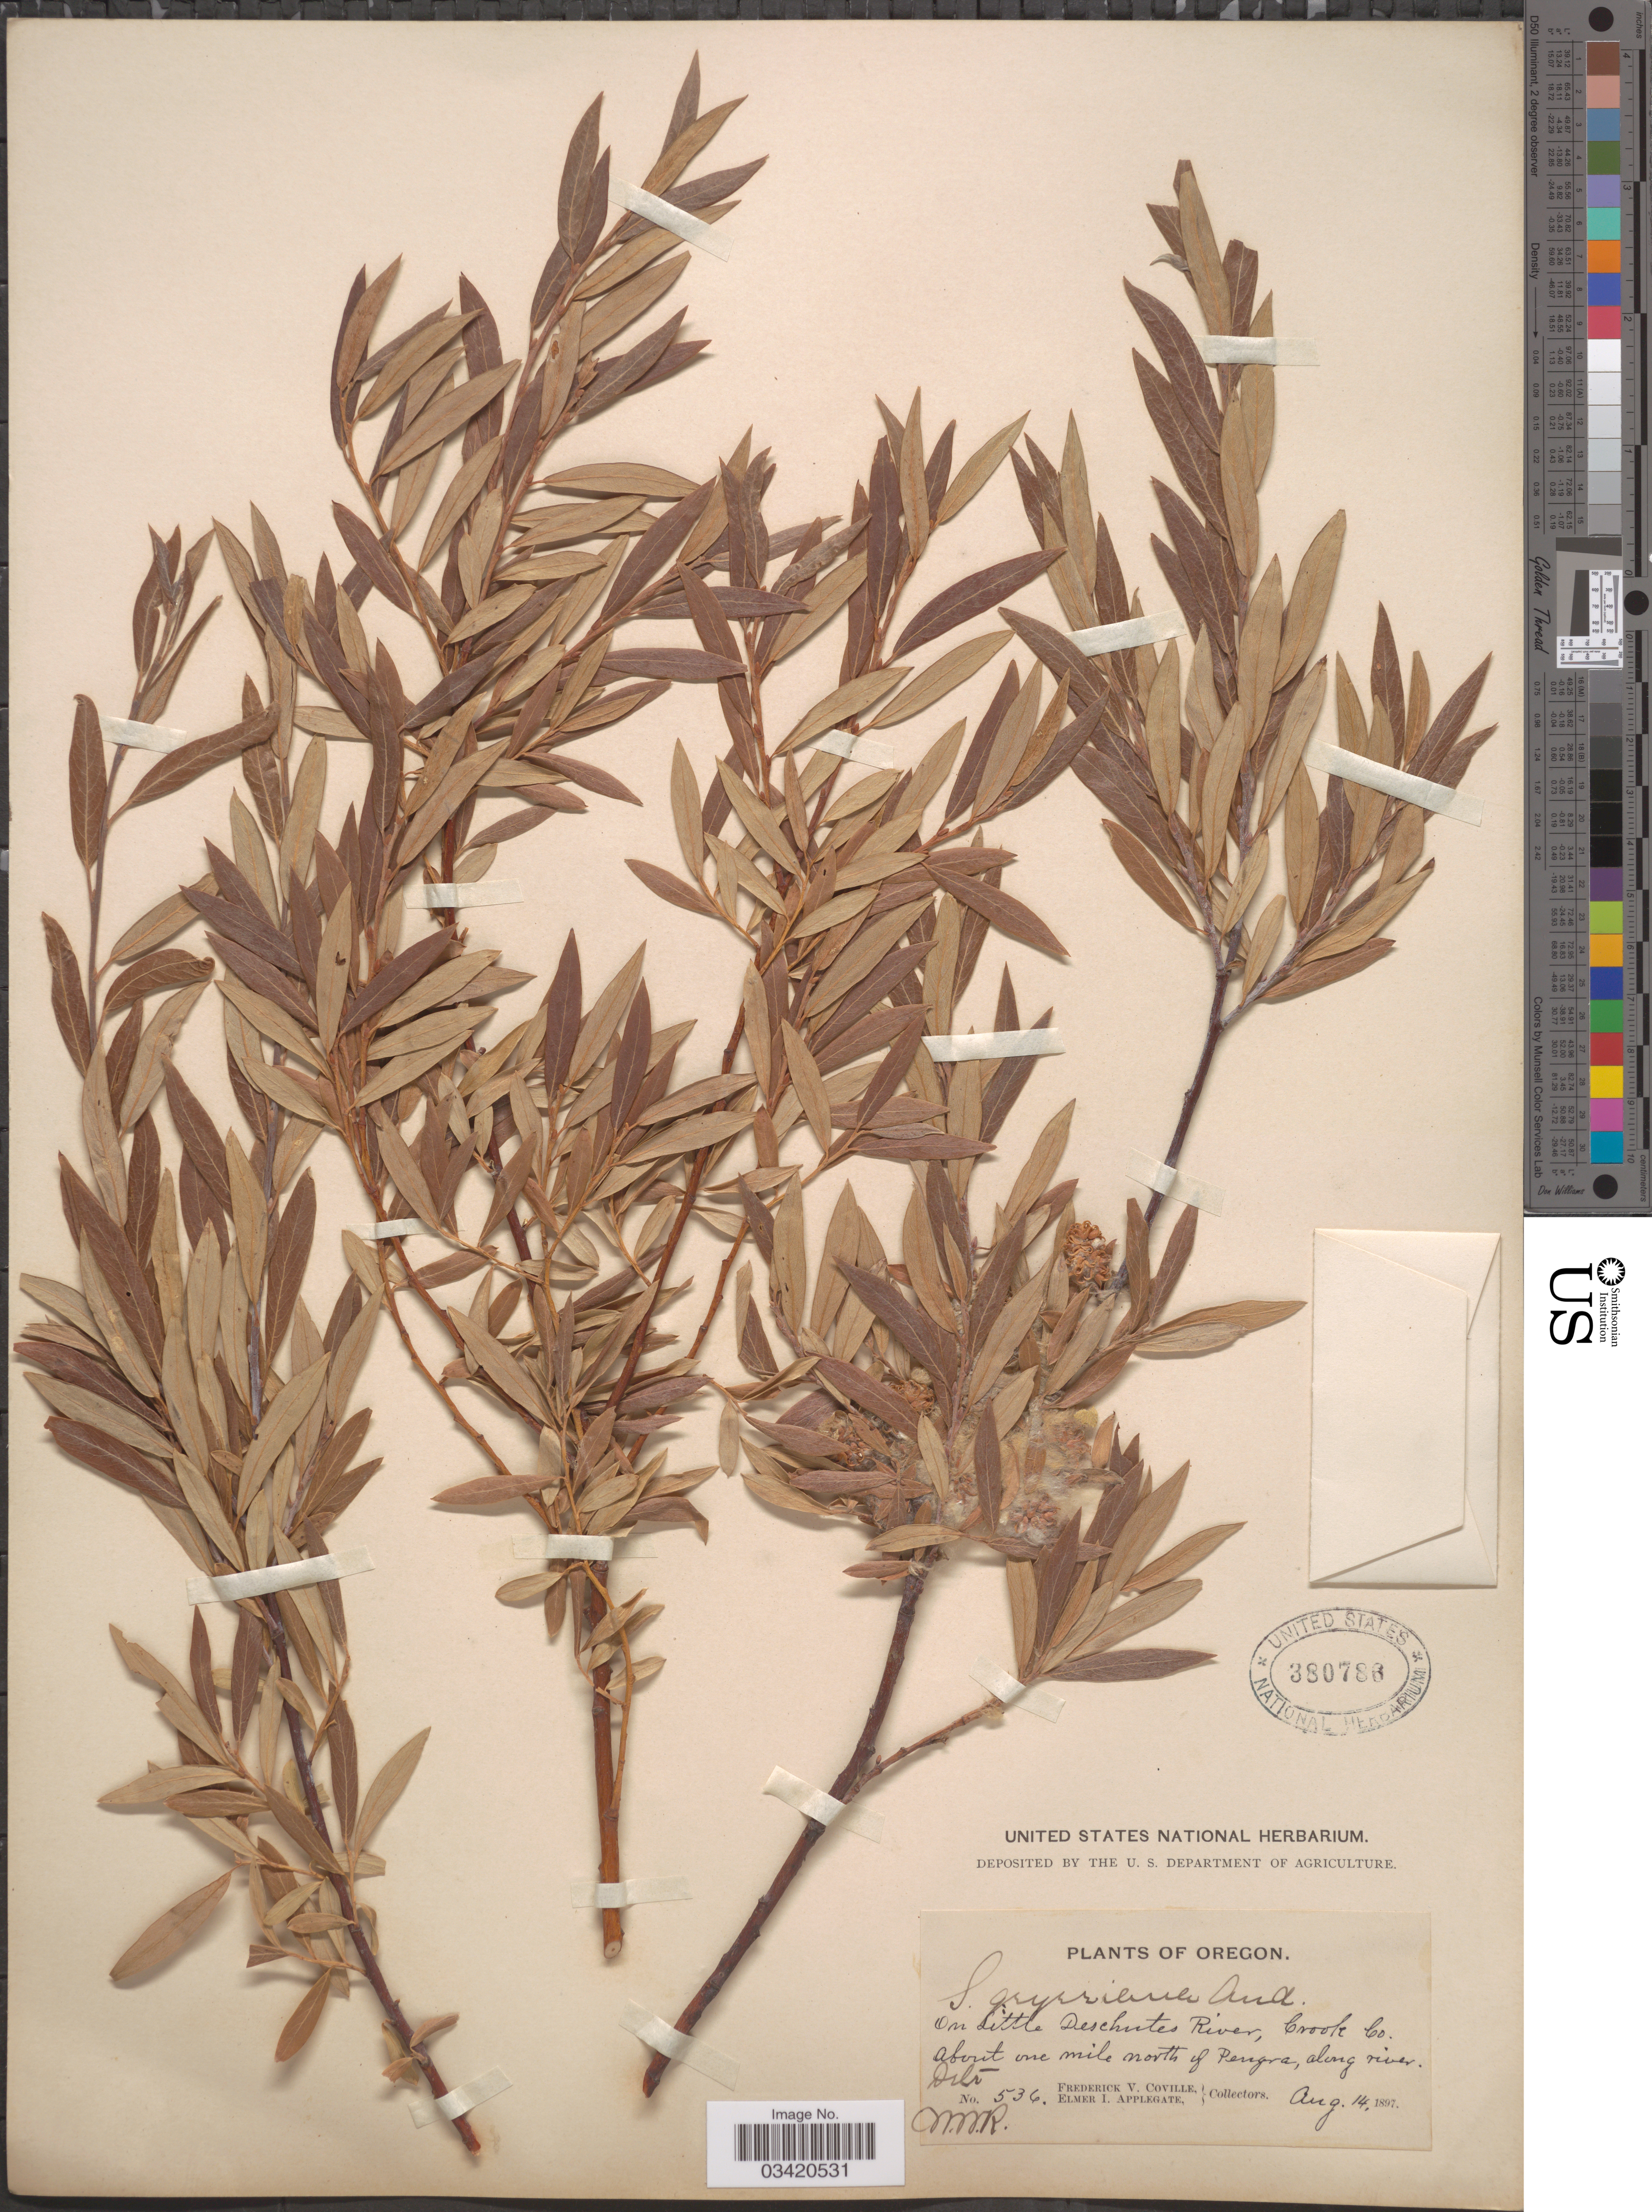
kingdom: Plantae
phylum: Tracheophyta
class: Magnoliopsida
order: Malpighiales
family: Salicaceae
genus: Salix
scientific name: Salix geyeriana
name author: Andersson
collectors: F. V. Coville & E. I. Applegate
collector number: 536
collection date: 1897-08-14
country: United States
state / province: Oregon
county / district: Crook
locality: On Little Deschutes River, Crook Co. About one mile north of Pengra, along river.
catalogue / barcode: US 380786